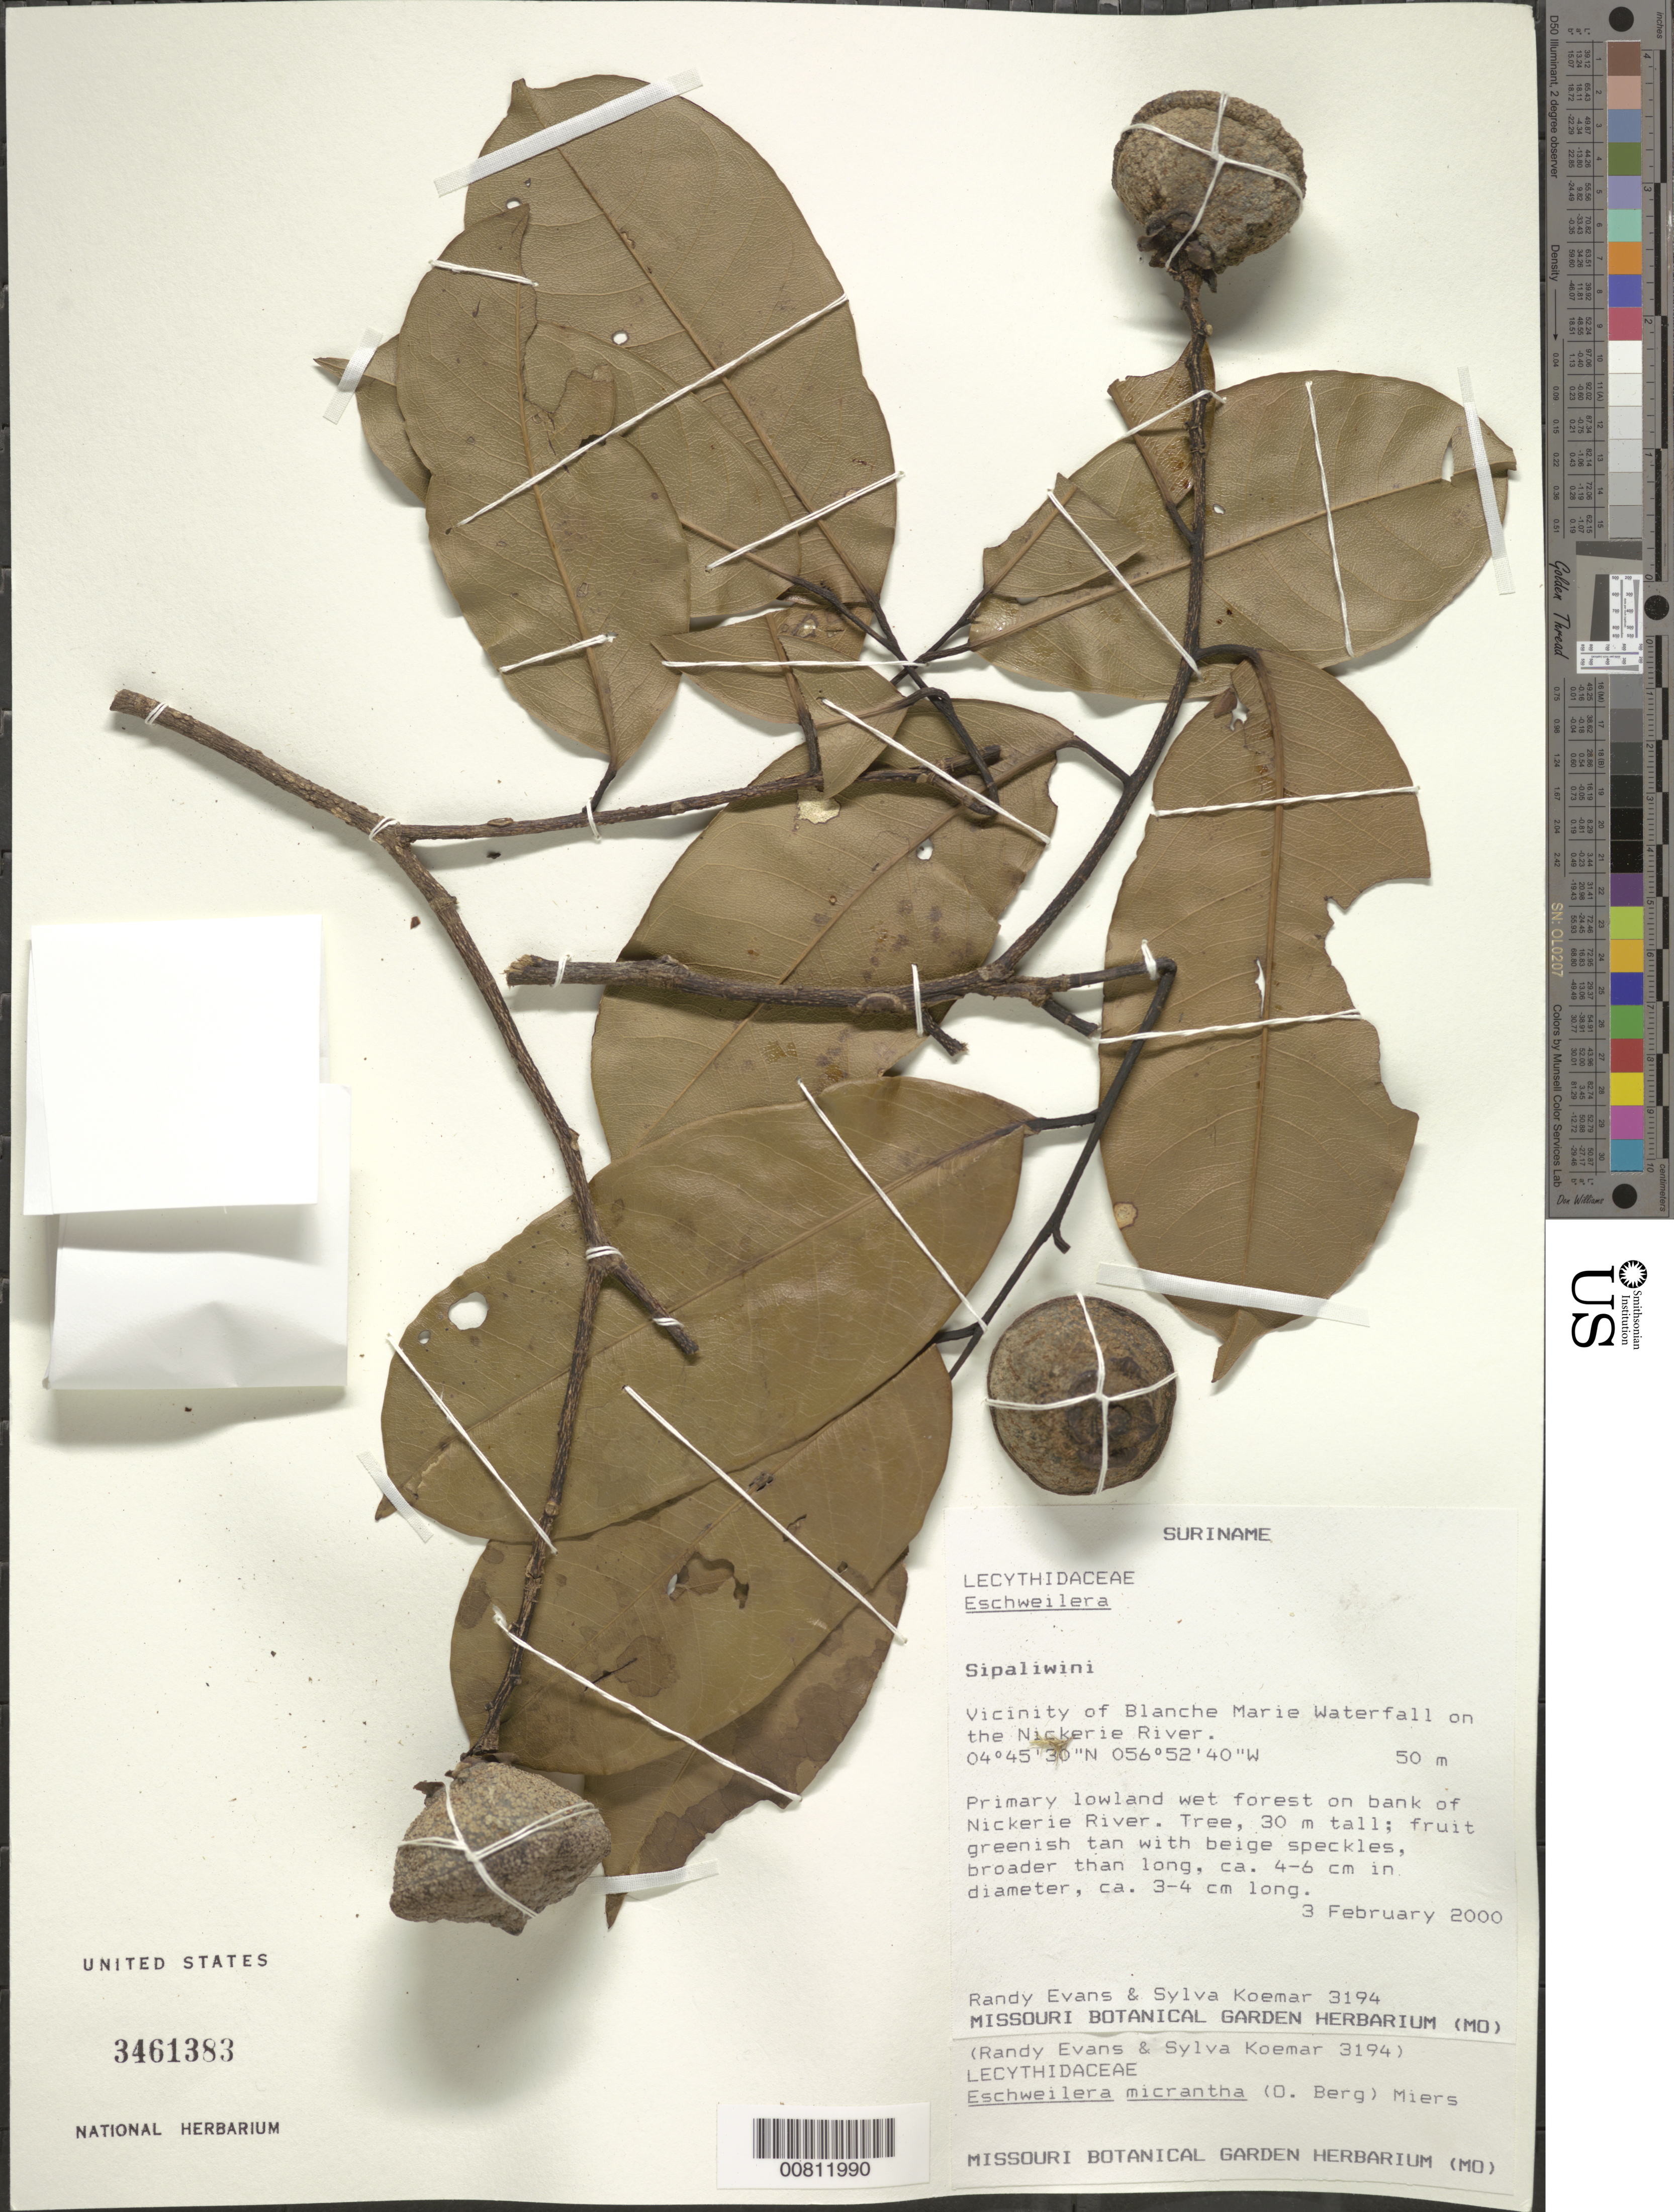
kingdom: Plantae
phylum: Tracheophyta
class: Magnoliopsida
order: Ericales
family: Lecythidaceae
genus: Eschweilera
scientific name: Eschweilera micrantha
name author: (O. Berg) Miers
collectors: R. Evans & S. Koemar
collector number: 3194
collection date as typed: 3-Feb-00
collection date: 2000-02-03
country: Suriname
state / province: Sipaliwini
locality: Blanche Marie Waterfall, vic., on Nickerie R.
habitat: Primary lowland wet forest on bank of river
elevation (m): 50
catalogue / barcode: US 3461383